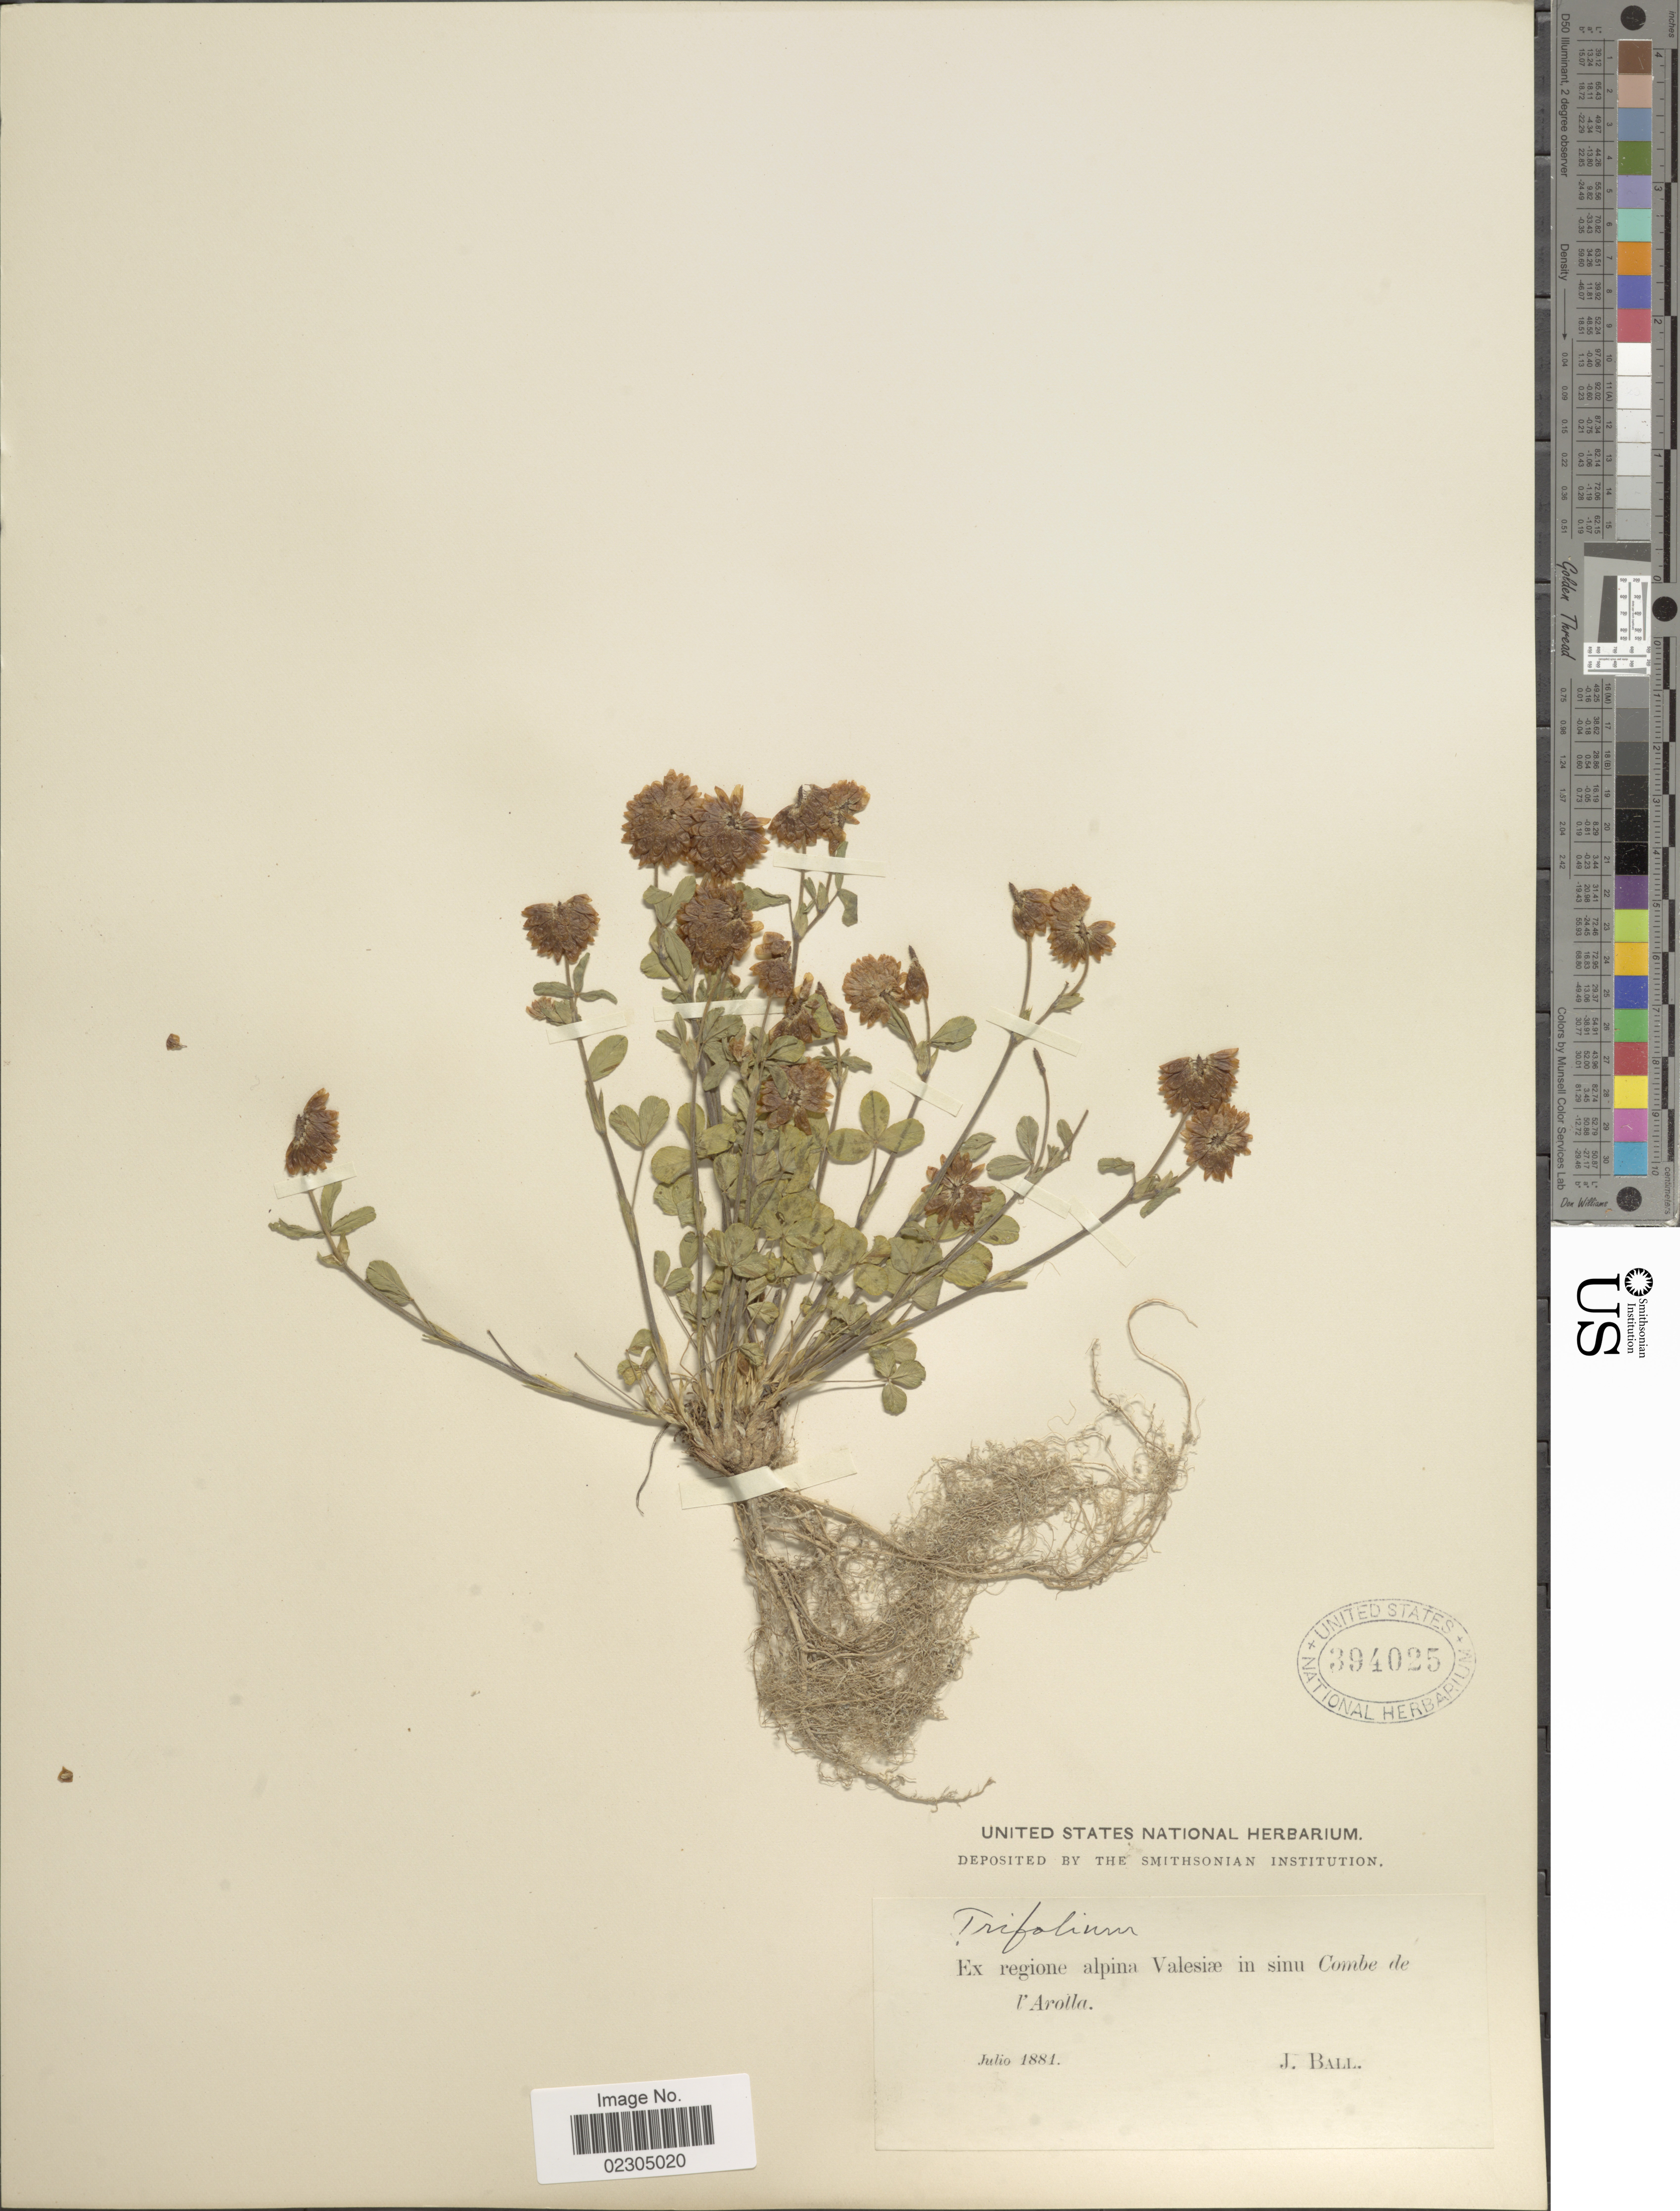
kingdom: Plantae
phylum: Tracheophyta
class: Magnoliopsida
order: Fabales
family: Fabaceae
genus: Trifolium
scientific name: Trifolium sp.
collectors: J. Ball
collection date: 1881-07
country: Switzerland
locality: Ex regione alpina Valesiae in sinu Combe de l'Arolla.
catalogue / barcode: US 394025